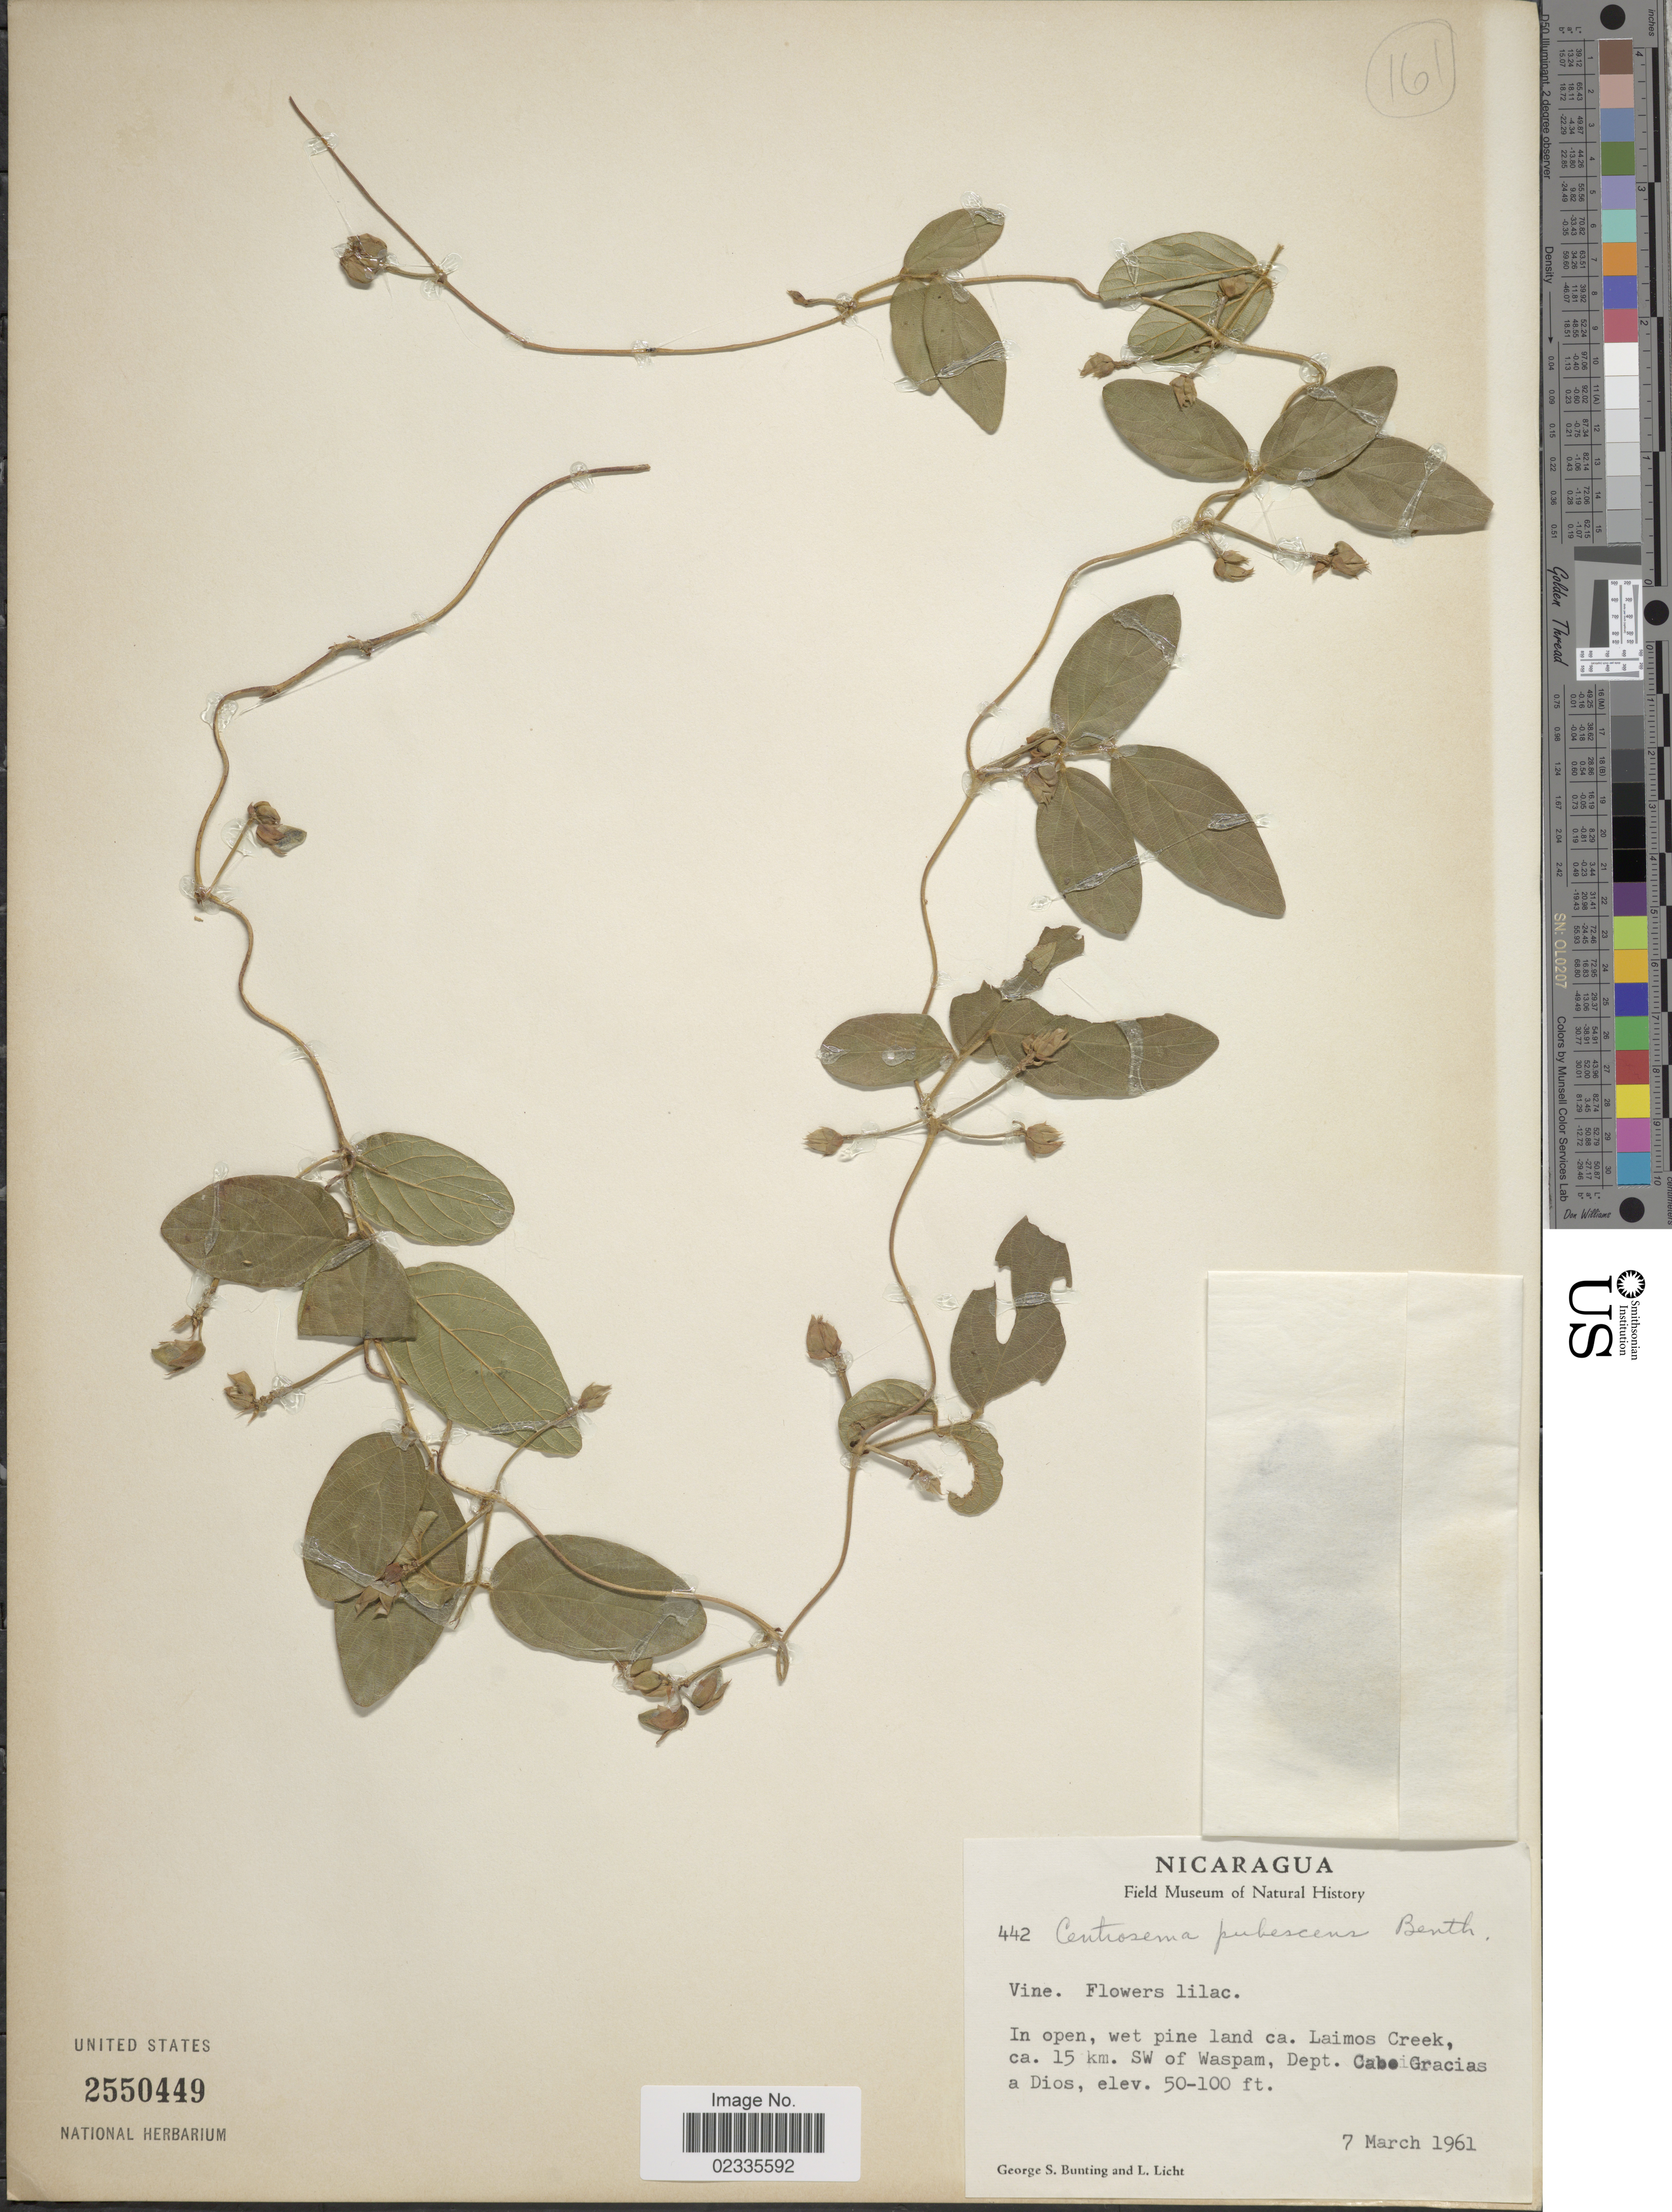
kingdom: Plantae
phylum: Tracheophyta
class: Magnoliopsida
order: Fabales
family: Fabaceae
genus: Centrosema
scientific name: Centrosema pubescens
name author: Benth.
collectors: G. S. Bunting & L. Licht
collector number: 442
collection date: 1961-03-07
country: Honduras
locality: In open, wet pine land ca. Laimos Creek, ca. 15 km. SW of Waspam, Dept. Cabo Gracias a Dios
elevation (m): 15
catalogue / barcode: US 2550449